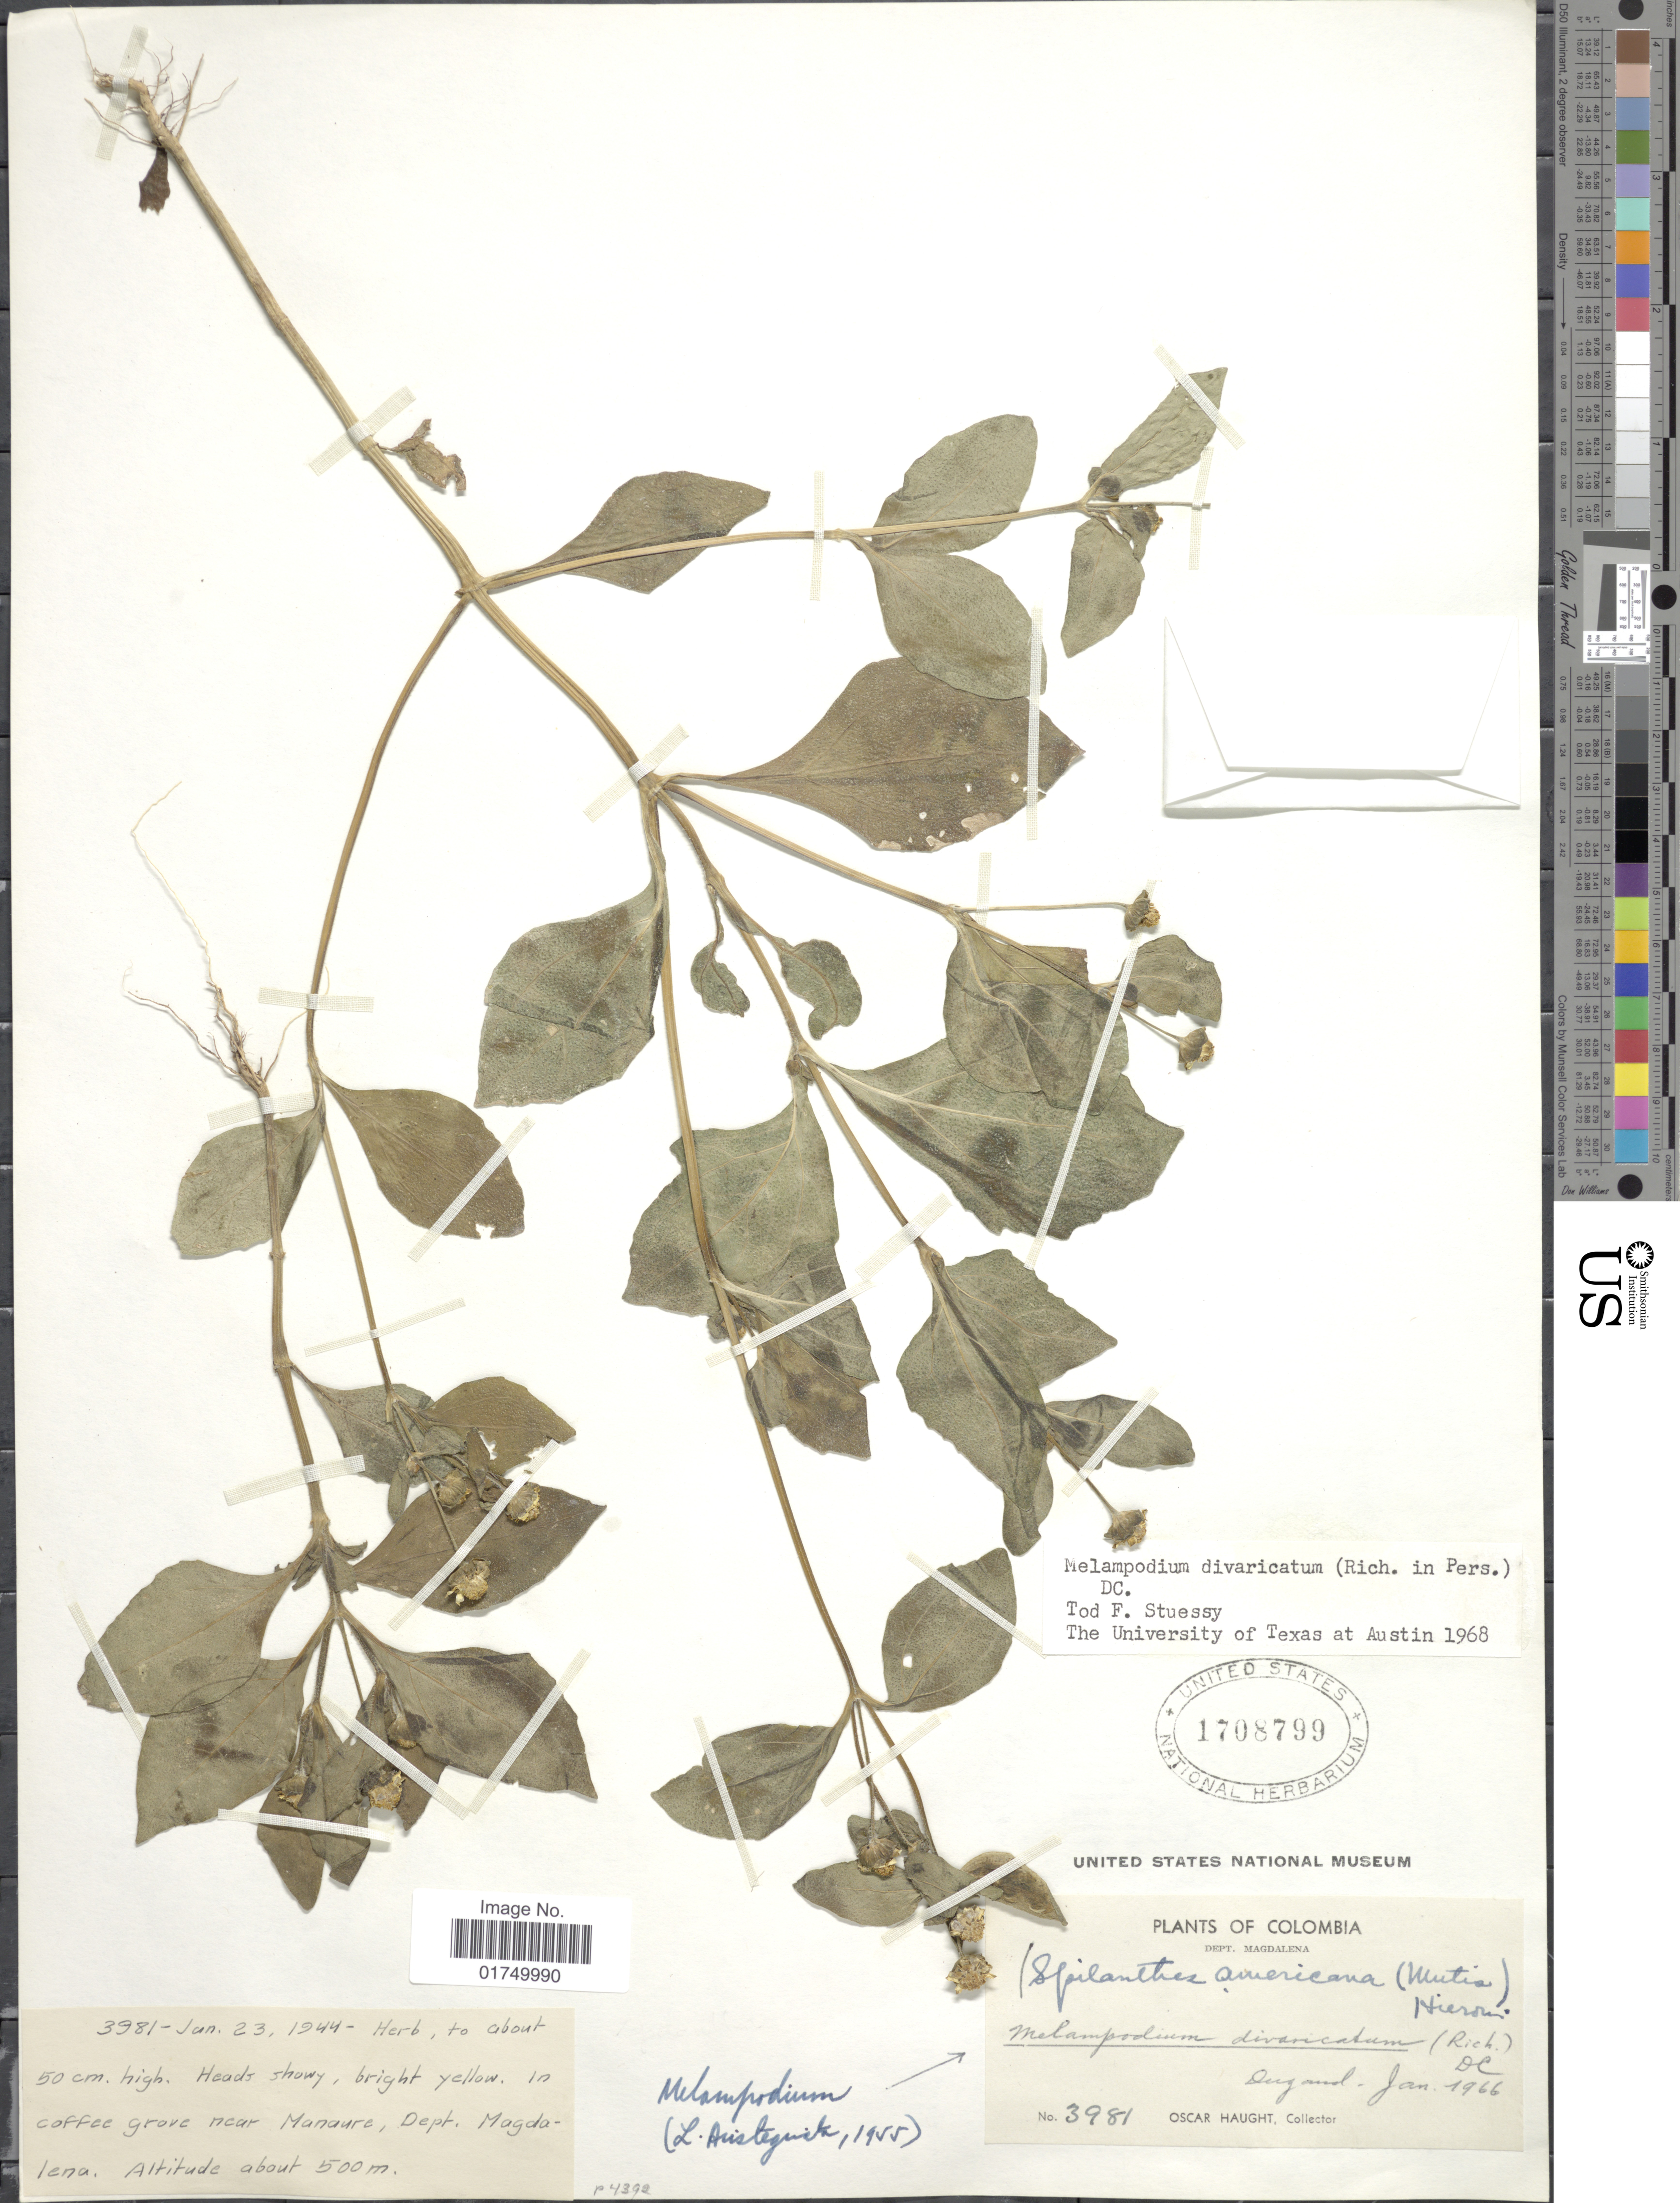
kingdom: Plantae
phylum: Tracheophyta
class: Magnoliopsida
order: Asterales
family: Asteraceae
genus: Melampodium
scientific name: Melampodium divaricatum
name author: (Rich.) DC.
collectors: O. L. Haught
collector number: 3981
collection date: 1944-01-23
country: Colombia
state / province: Magdalena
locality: In coffee grove near Manaure, Dept. Magdalena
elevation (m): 500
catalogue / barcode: US 1708799